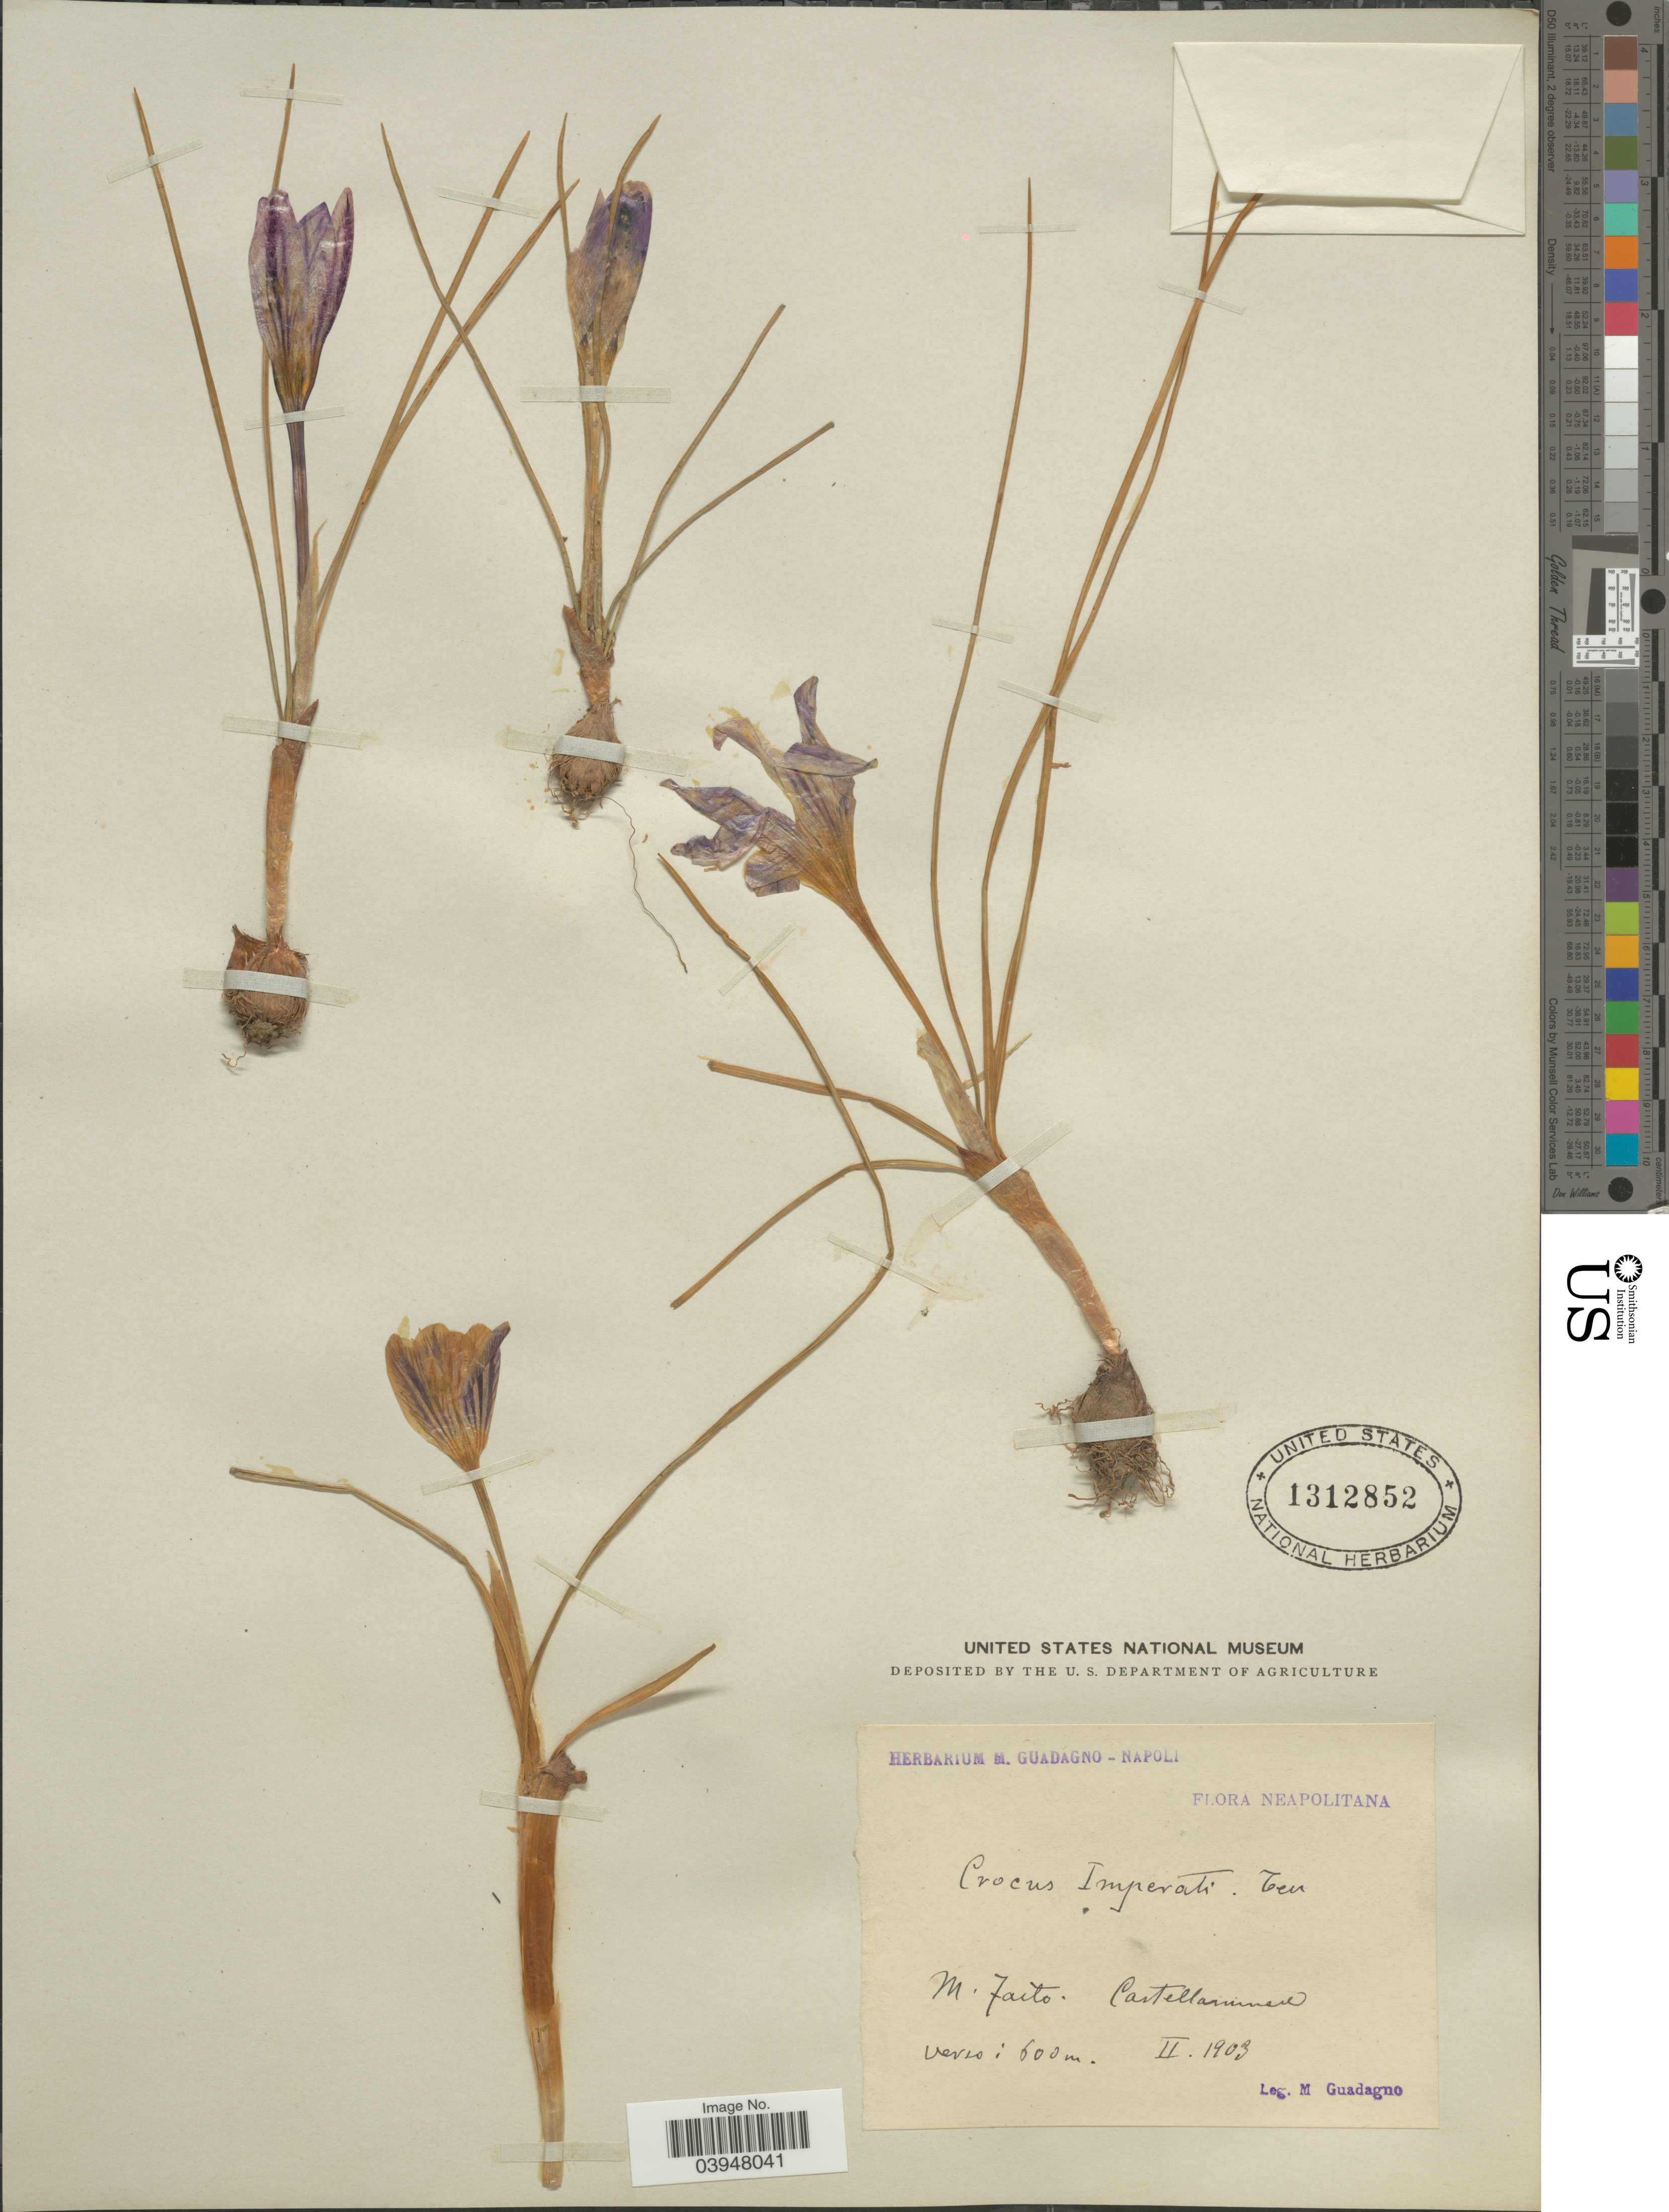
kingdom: Plantae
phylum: Tracheophyta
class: Liliopsida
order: Asparagales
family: Iridaceae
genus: Crocus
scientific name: Crocus imperati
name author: Ten.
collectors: M. Guadagno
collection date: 1903-02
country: Italy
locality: Neapolitana. M. Faito. Castellammare.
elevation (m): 600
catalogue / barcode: US 1312852